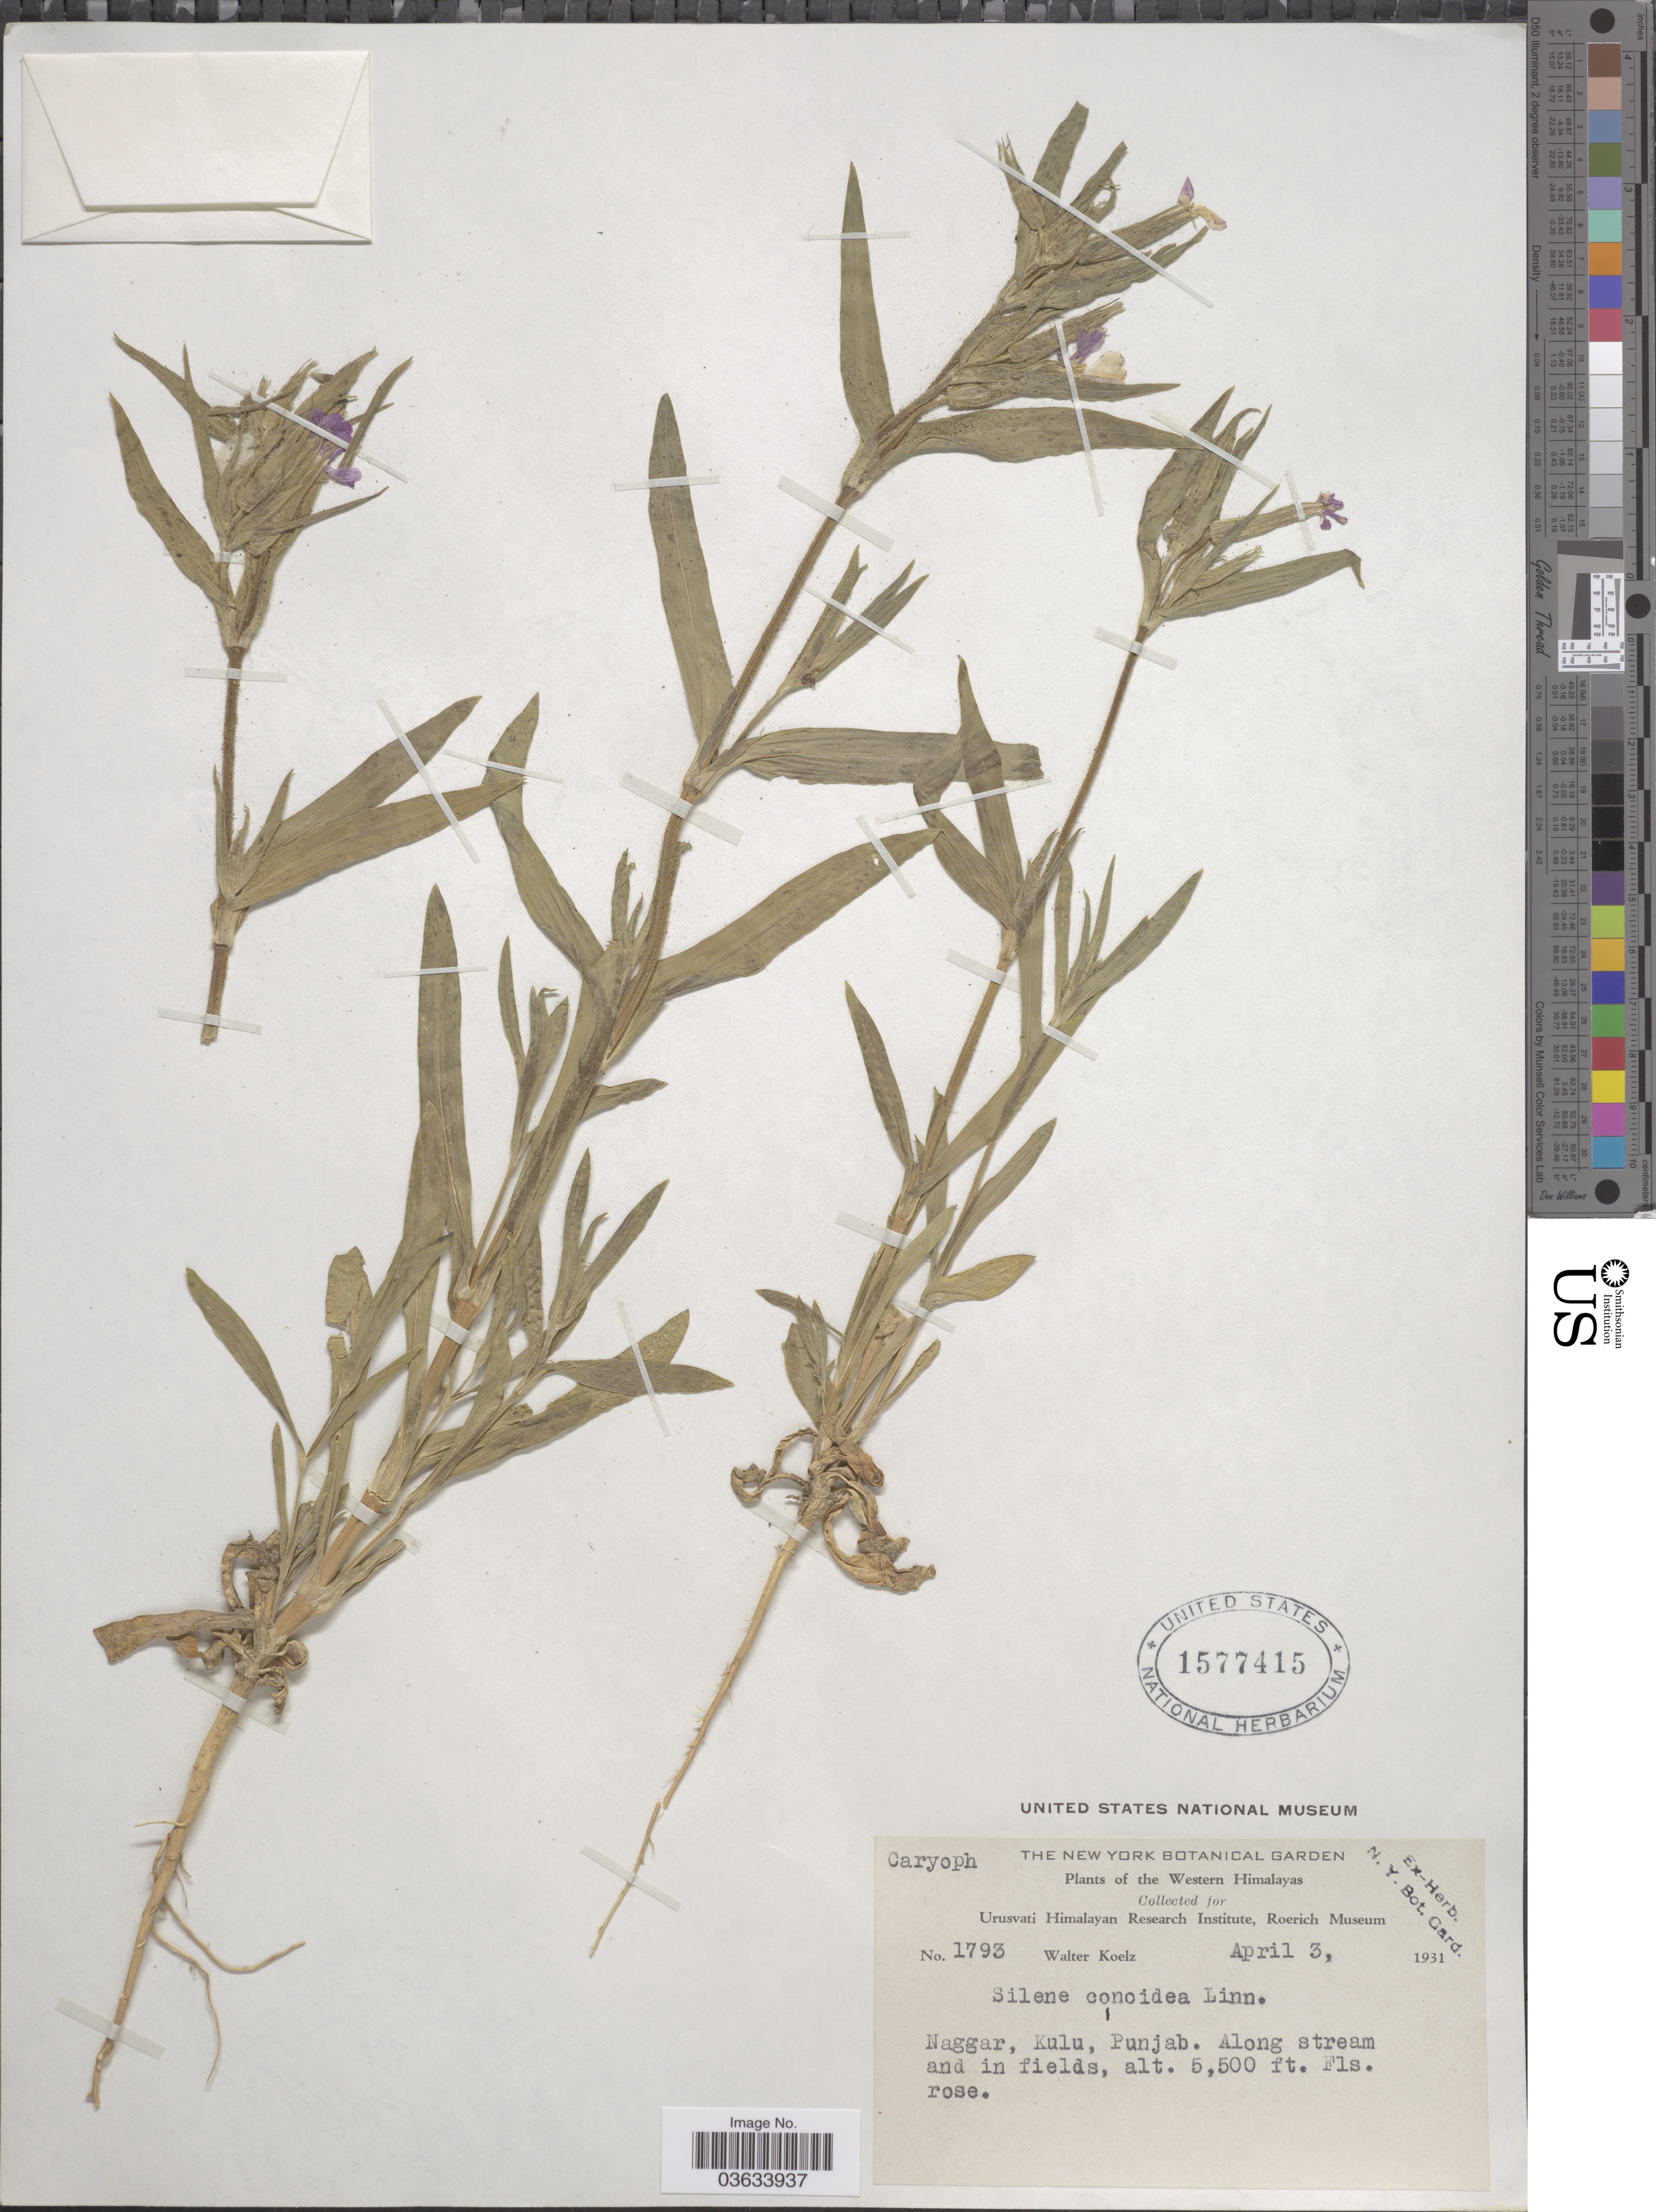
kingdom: Plantae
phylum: Tracheophyta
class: Magnoliopsida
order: Caryophyllales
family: Caryophyllaceae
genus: Silene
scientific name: Silene conoidea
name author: L.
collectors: W. N. Koelz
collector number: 1793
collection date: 1931-04-03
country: India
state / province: Punjab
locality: Western Himalayas. Naggar, Kulu.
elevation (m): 1676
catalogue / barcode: US 1577415